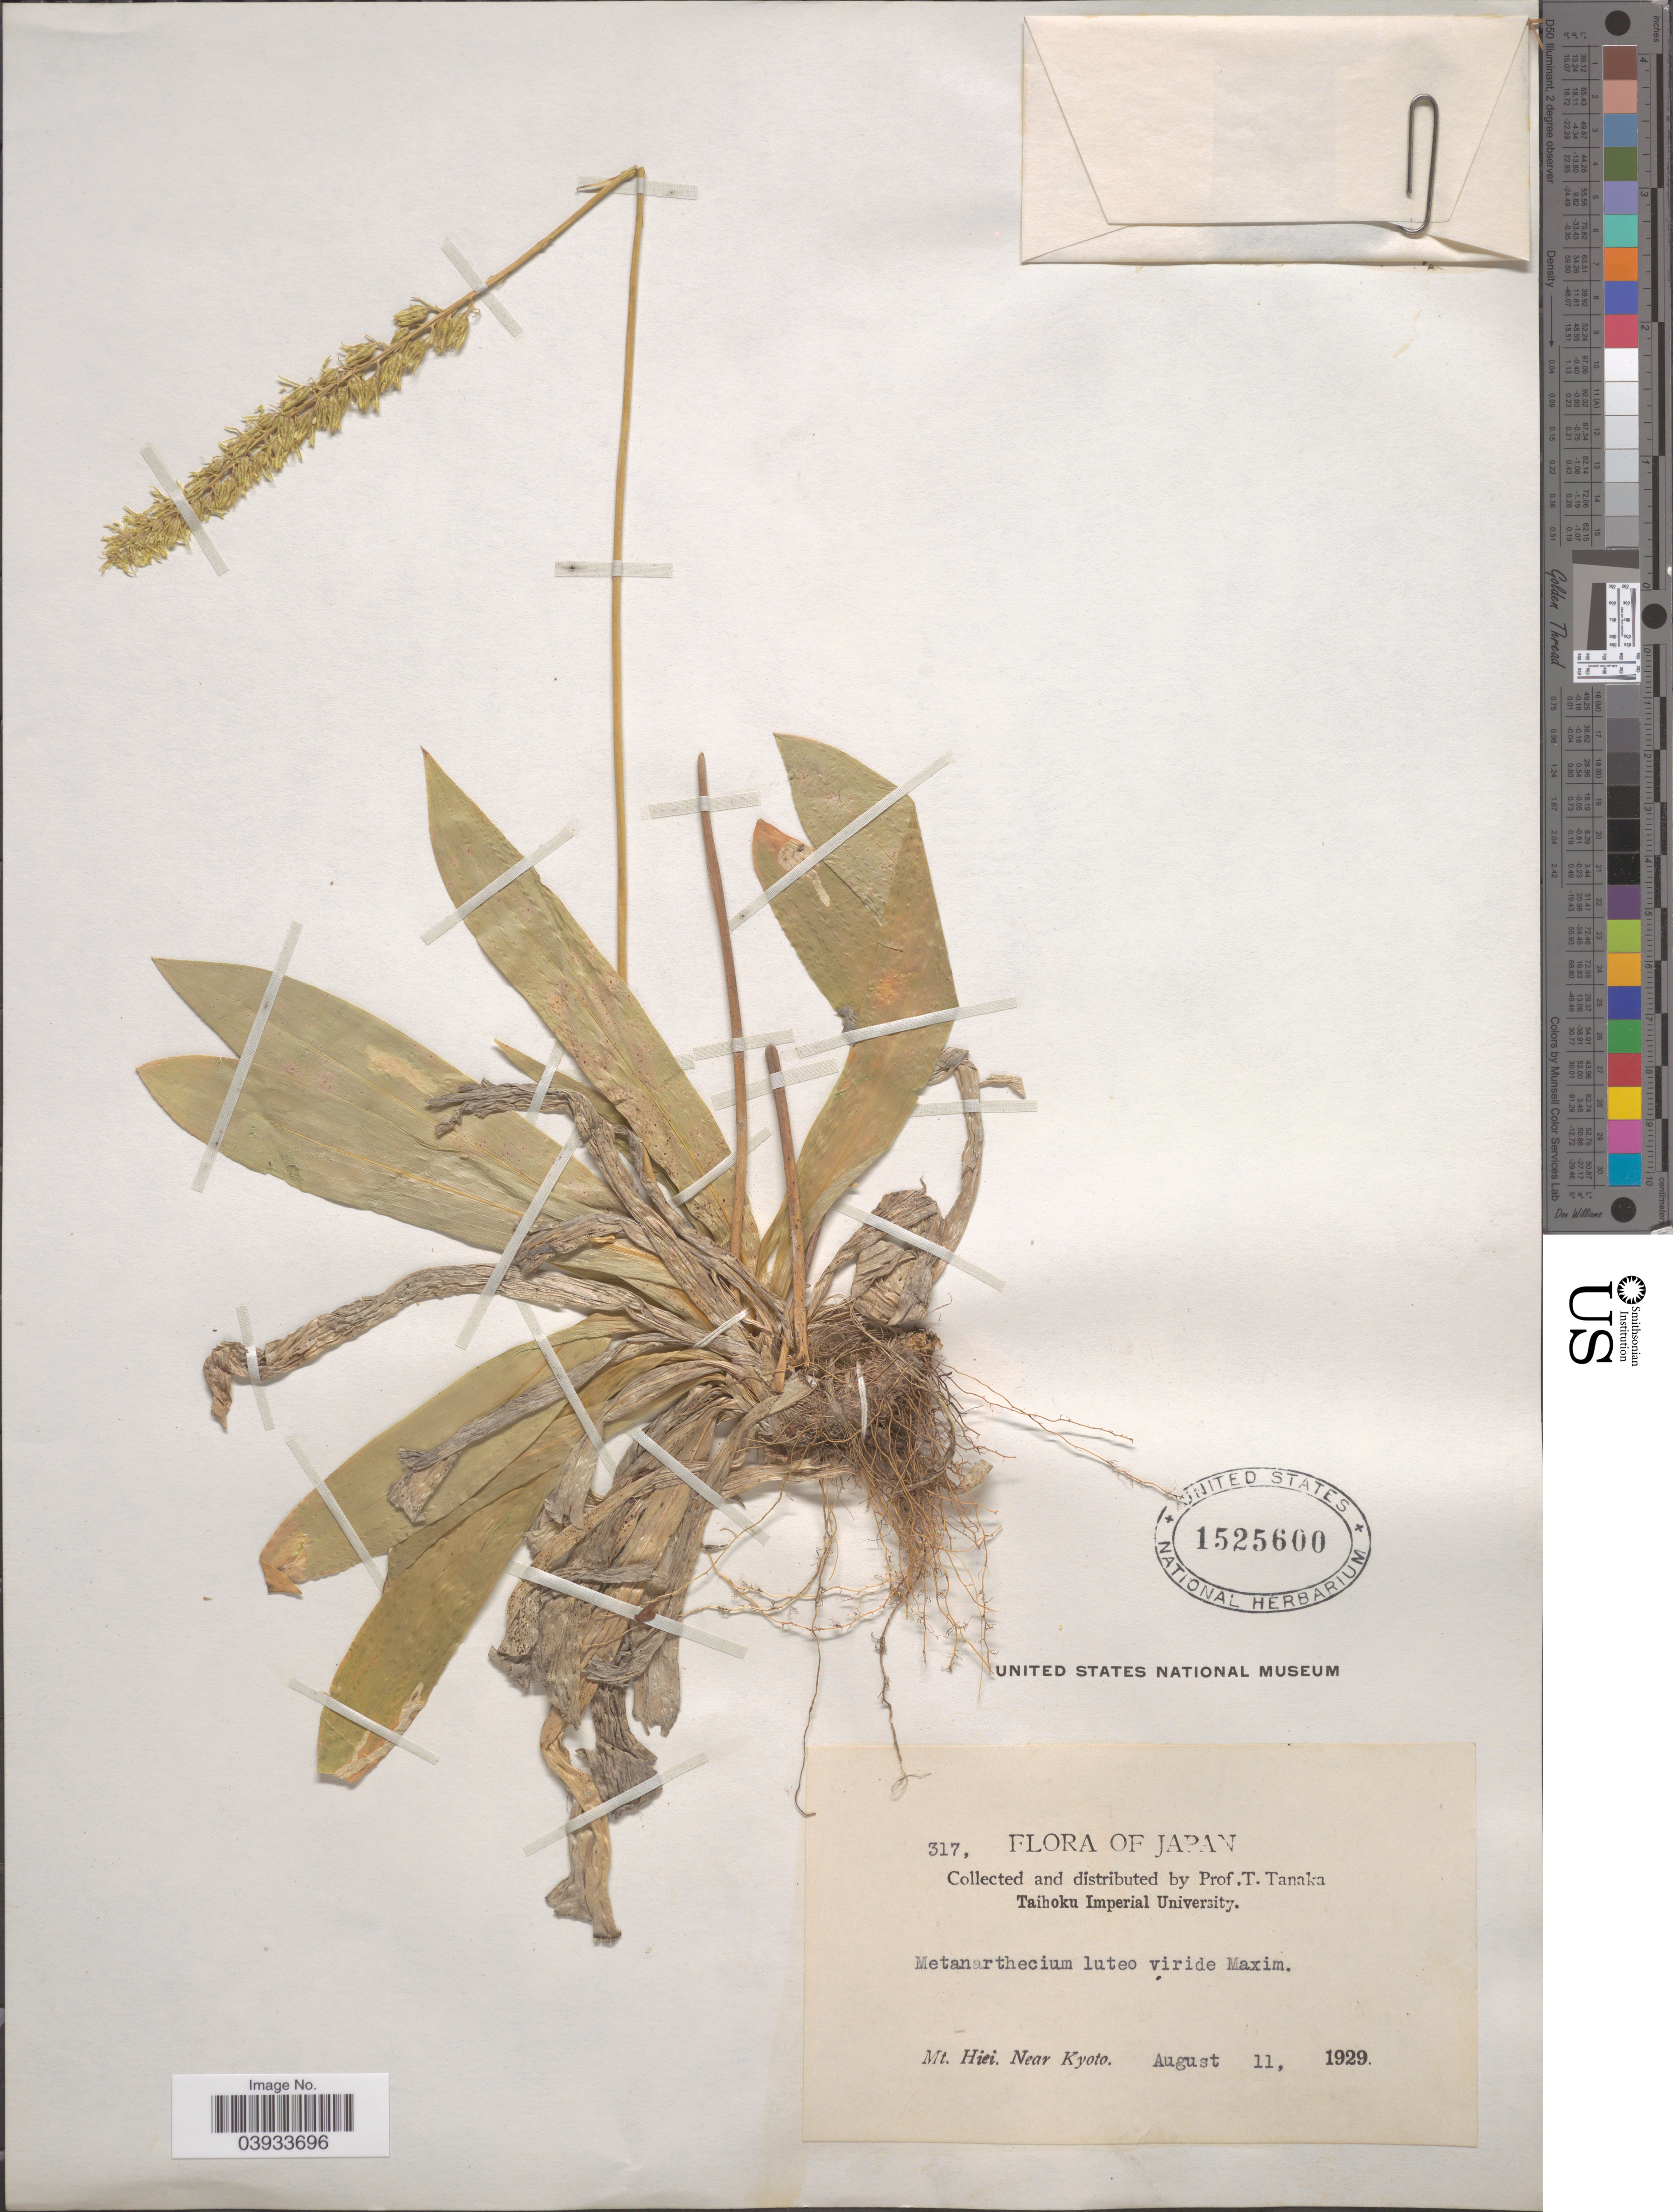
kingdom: Plantae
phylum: Tracheophyta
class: Liliopsida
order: Dioscoreales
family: Nartheciaceae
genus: Metanarthecium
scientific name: Metanarthecium luteo-viride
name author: Maxim.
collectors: T. Tanaka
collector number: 317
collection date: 1929-08-11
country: Japan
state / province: Kyoto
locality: Mt. Hiei. Near Kyoto.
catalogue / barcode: US 1525600